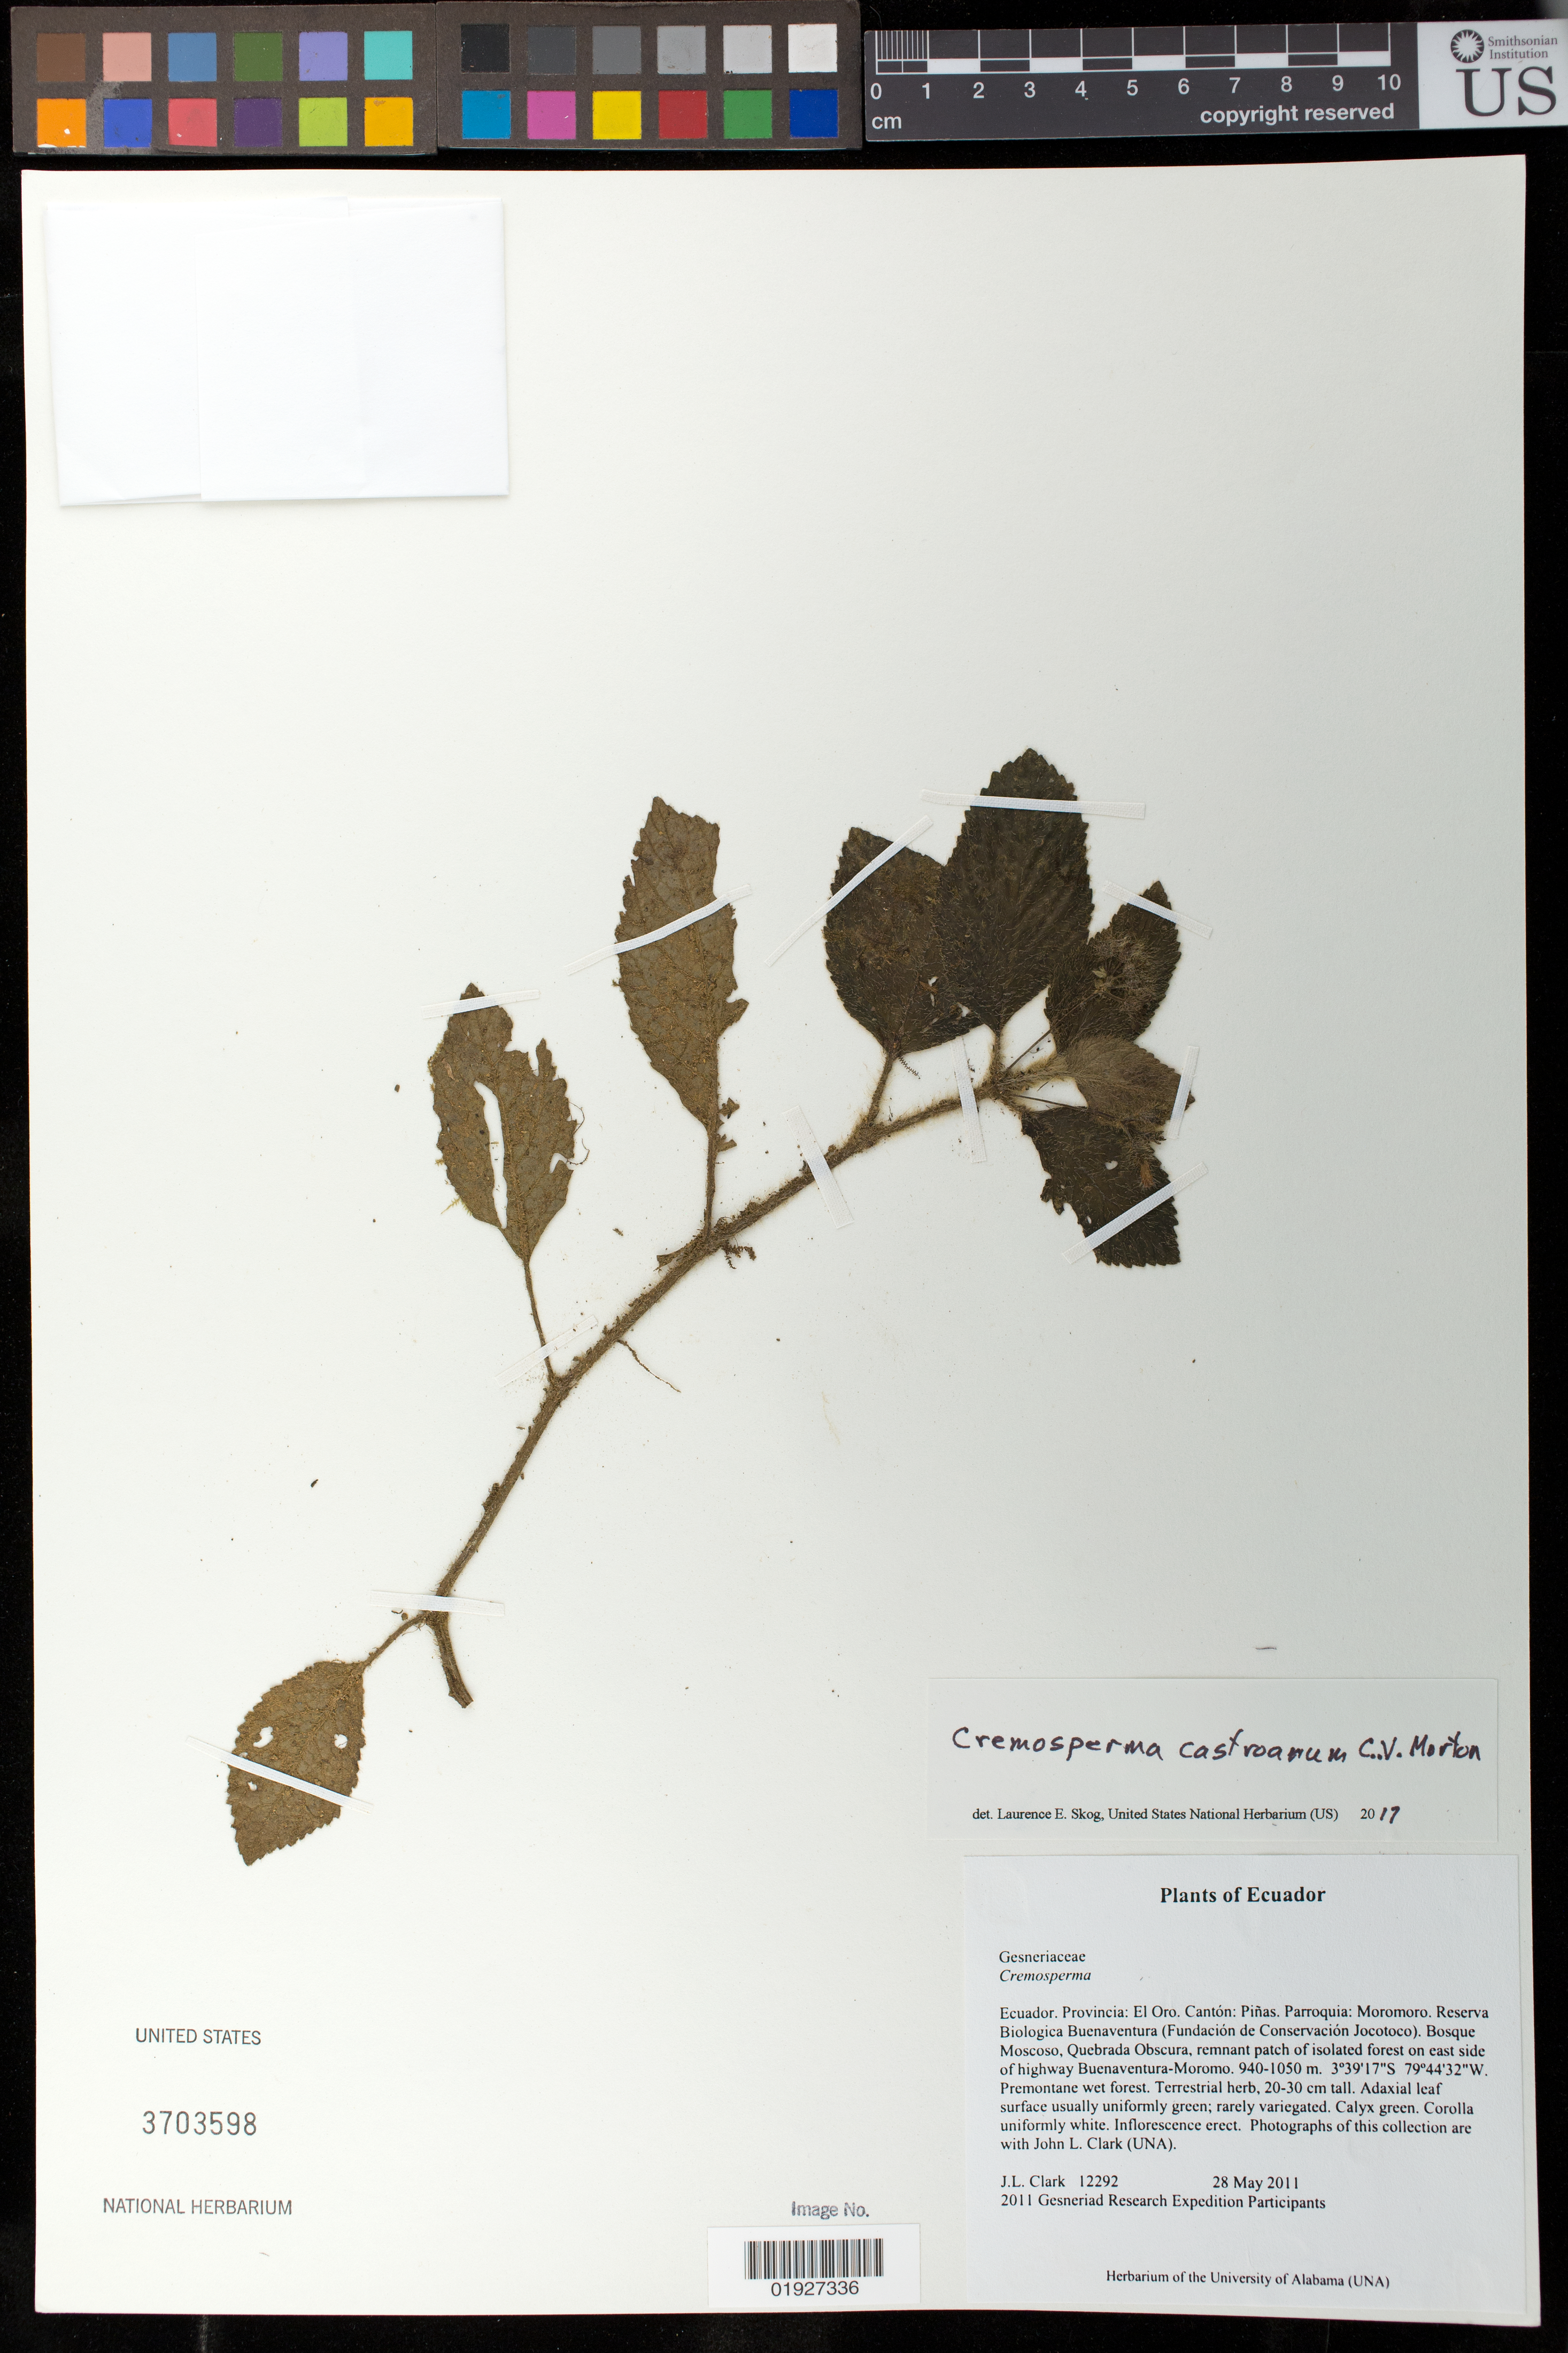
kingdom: Plantae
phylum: Tracheophyta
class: Magnoliopsida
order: Lamiales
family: Gesneriaceae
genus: Cremosperma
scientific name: Cremosperma castroanum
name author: C.V. Morton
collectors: J. L. Clark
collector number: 12292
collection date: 2011-05-28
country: Ecuador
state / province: El Oro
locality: Provincia: El Oro, Canton: Pinas, Parroquia, Moromoro, Reserva Biologica Buenaventura (Fundacion de Conservacion Jocotoco), Bosque Moscoso, Quebrada Obscura, remnant patch of isolated forest on east side of highway Buenaventura-Moromo.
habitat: Premontane wet forest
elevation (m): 940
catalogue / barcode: US 3703598